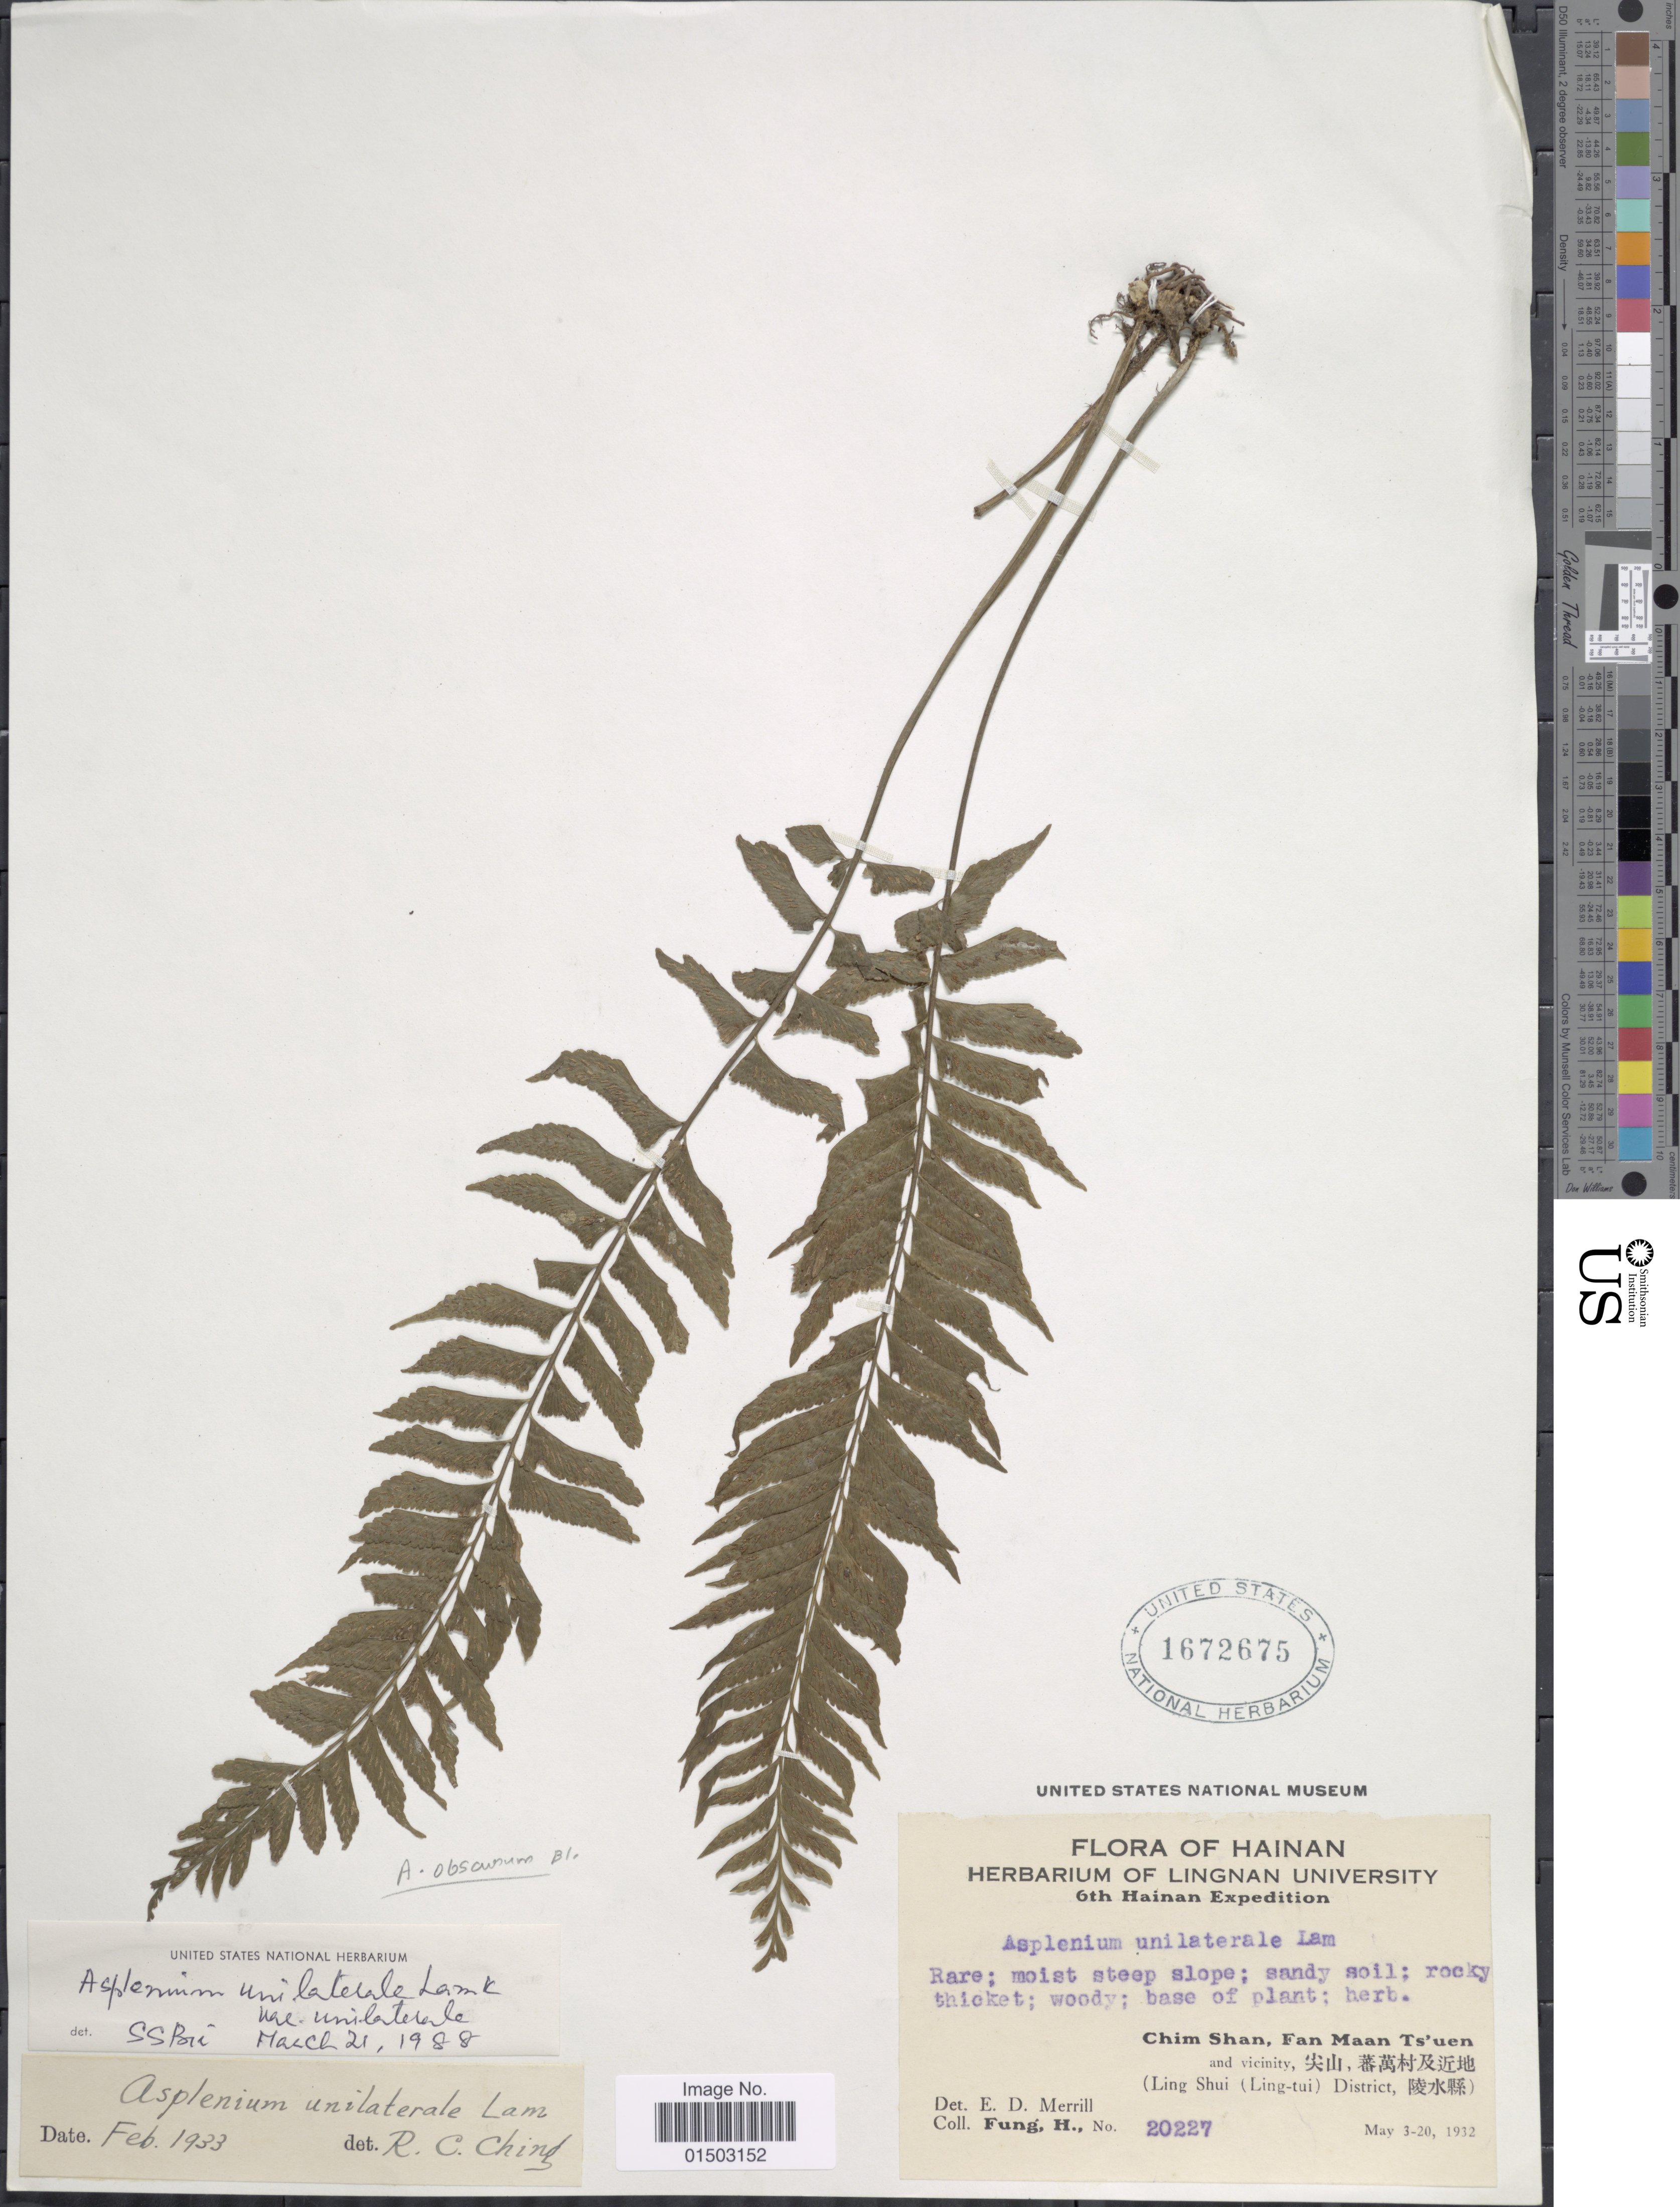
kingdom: Plantae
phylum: Tracheophyta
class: Polypodiopsida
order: Polypodiales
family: Aspleniaceae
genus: Hymenasplenium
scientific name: Hymenasplenium unilaterale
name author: (Lam.) Hayata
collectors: H. Fung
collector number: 20227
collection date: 1932-05-03/1932-05-20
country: China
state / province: Hainan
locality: Hainan. Chim Shan, Fan Maan Ts'uen and vicinity, X. (Ling Shui (Ling-tui) District, X)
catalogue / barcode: US 1672675